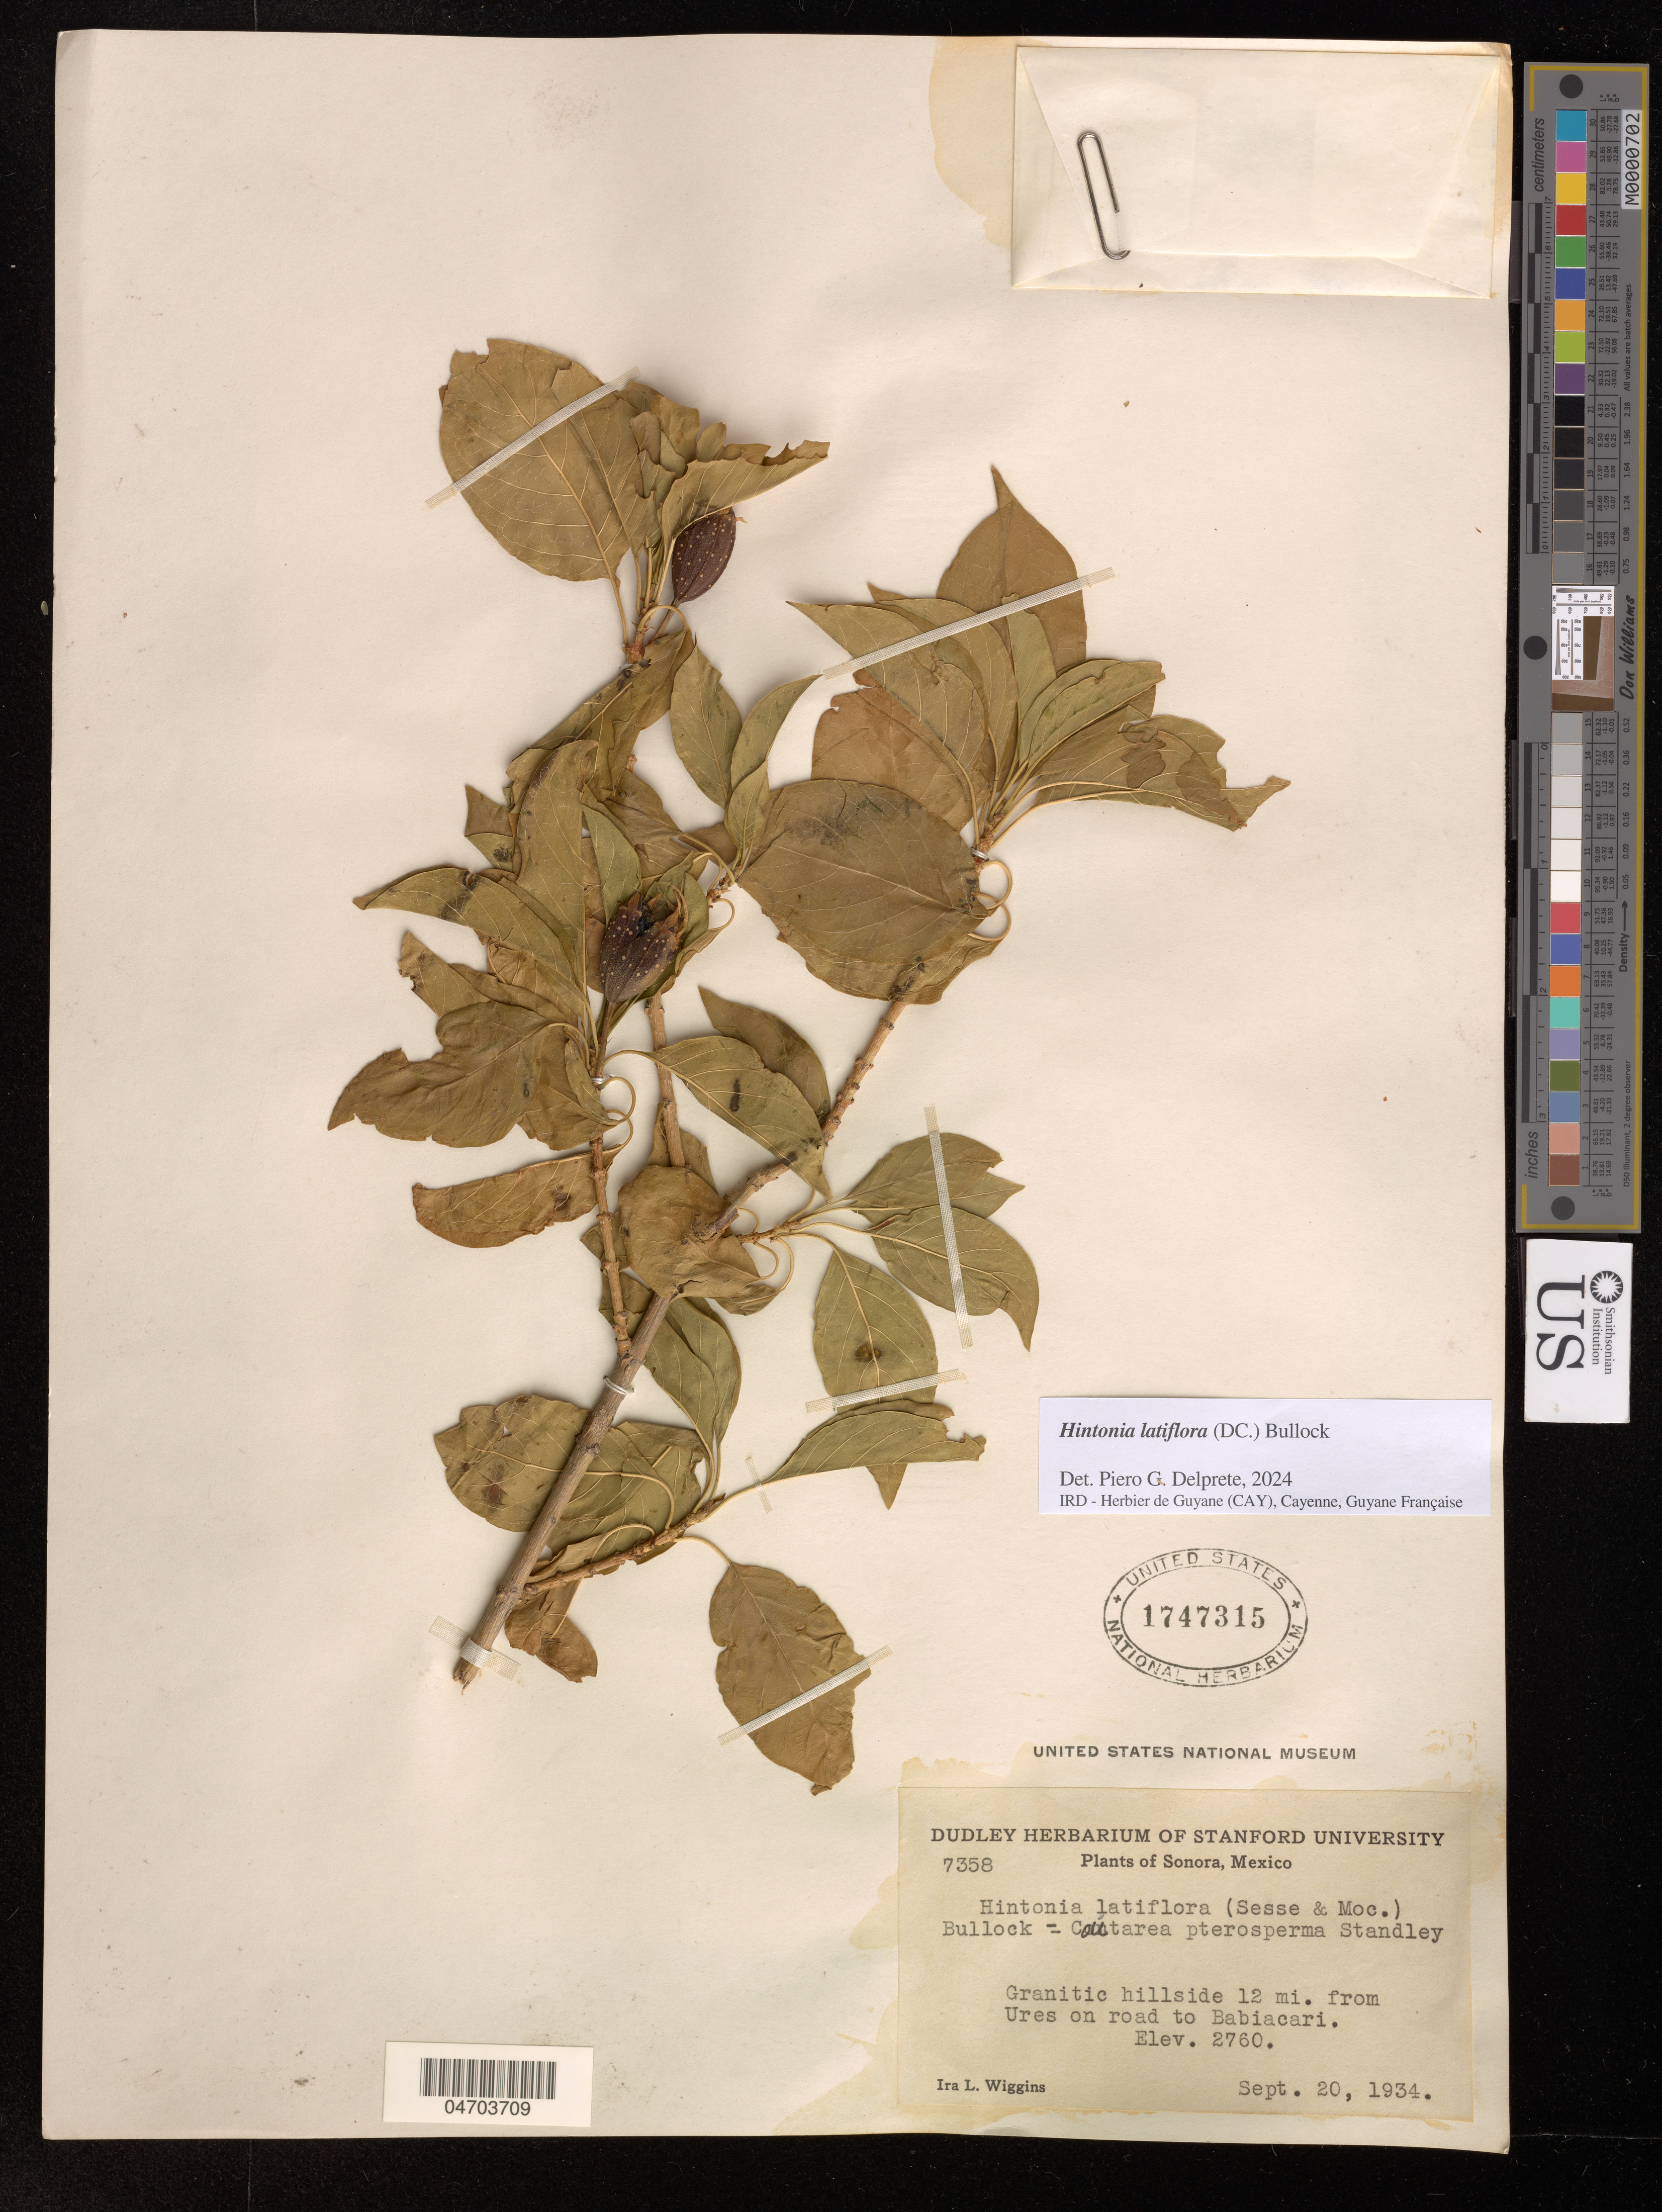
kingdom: Plantae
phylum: Tracheophyta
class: Magnoliopsida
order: Gentianales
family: Rubiaceae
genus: Hintonia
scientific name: Hintonia latiflora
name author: (Sessé & Moc. ex DC.) Bullock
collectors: I. L. Wiggins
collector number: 7358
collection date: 1934-09-20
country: Mexico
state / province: Sonora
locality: Granitic hillside 12 mi. from Ures on road to Babiacari.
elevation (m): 841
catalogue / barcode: US 1747315